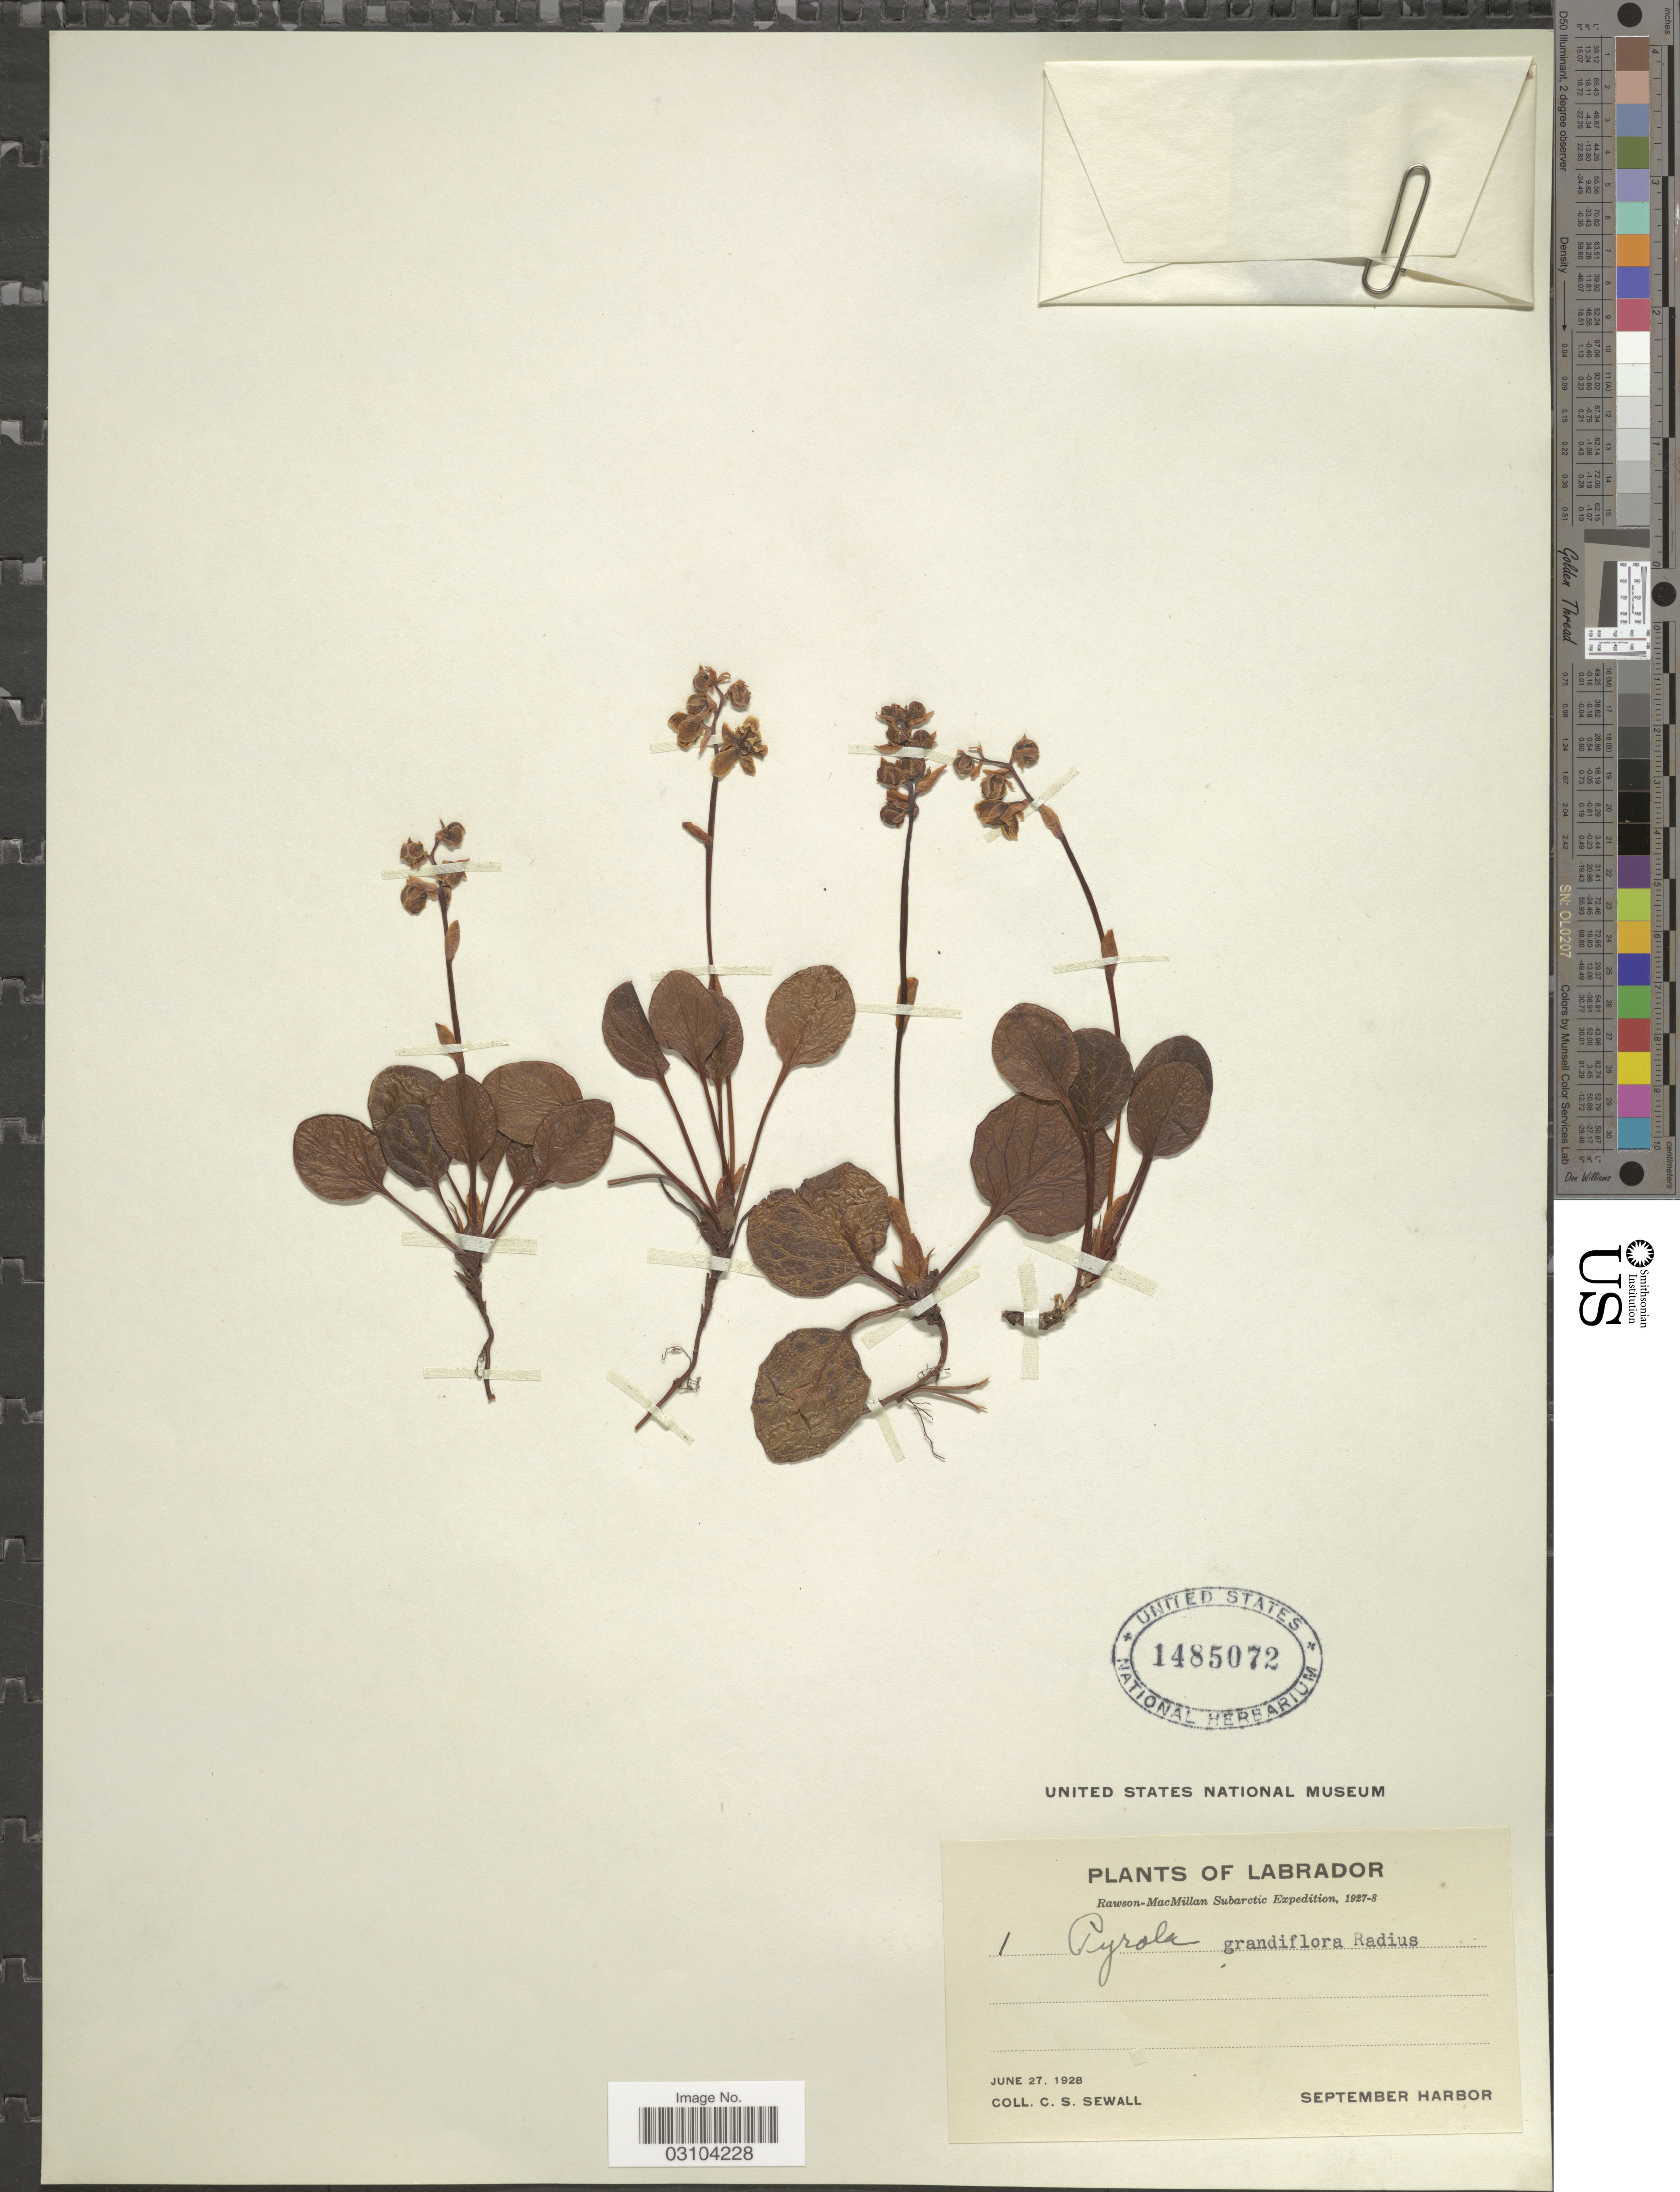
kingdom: Plantae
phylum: Tracheophyta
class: Magnoliopsida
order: Ericales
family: Ericaceae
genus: Pyrola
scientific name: Pyrola grandiflora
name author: Radius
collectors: C. Sewall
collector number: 1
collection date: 1928-06-27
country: Canada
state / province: Newfoundland and Labrador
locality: Subarctic. Labrador. September Harbor.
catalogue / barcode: US 1485072